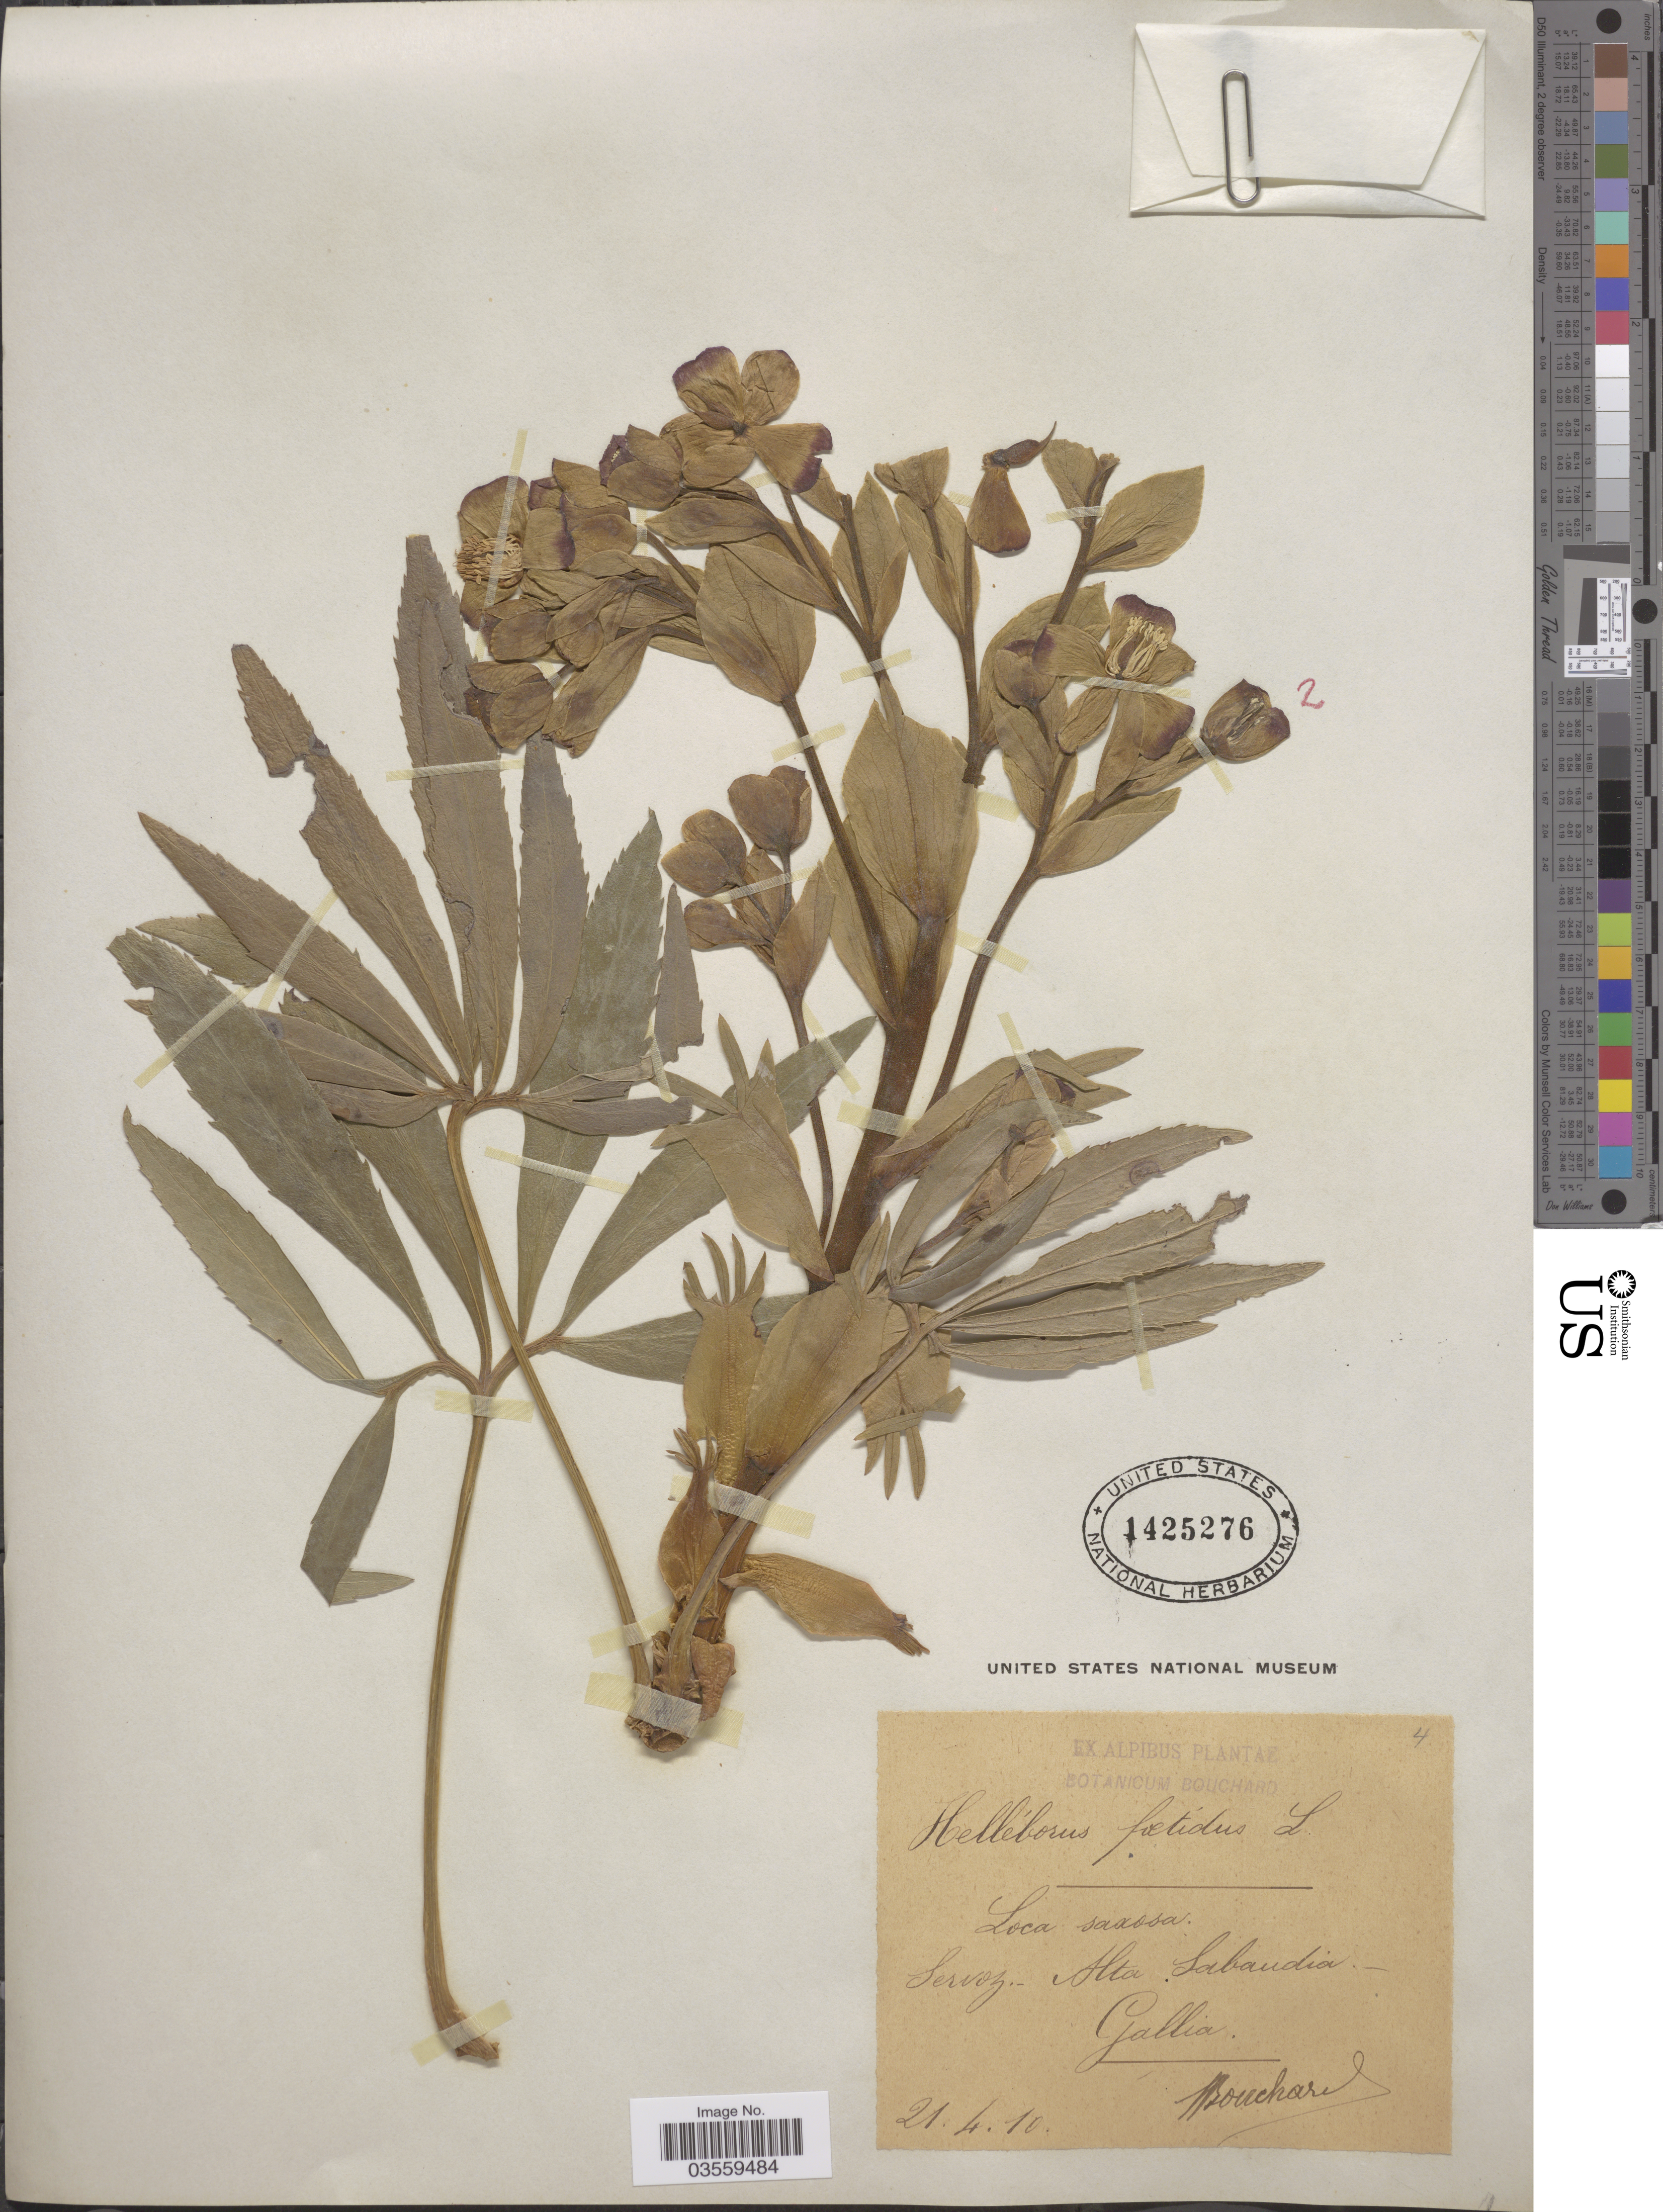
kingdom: Plantae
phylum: Tracheophyta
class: Magnoliopsida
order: Ranunculales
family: Ranunculaceae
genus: Helleborus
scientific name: Helleborus foetidus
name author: L.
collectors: -. Bouchard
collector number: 4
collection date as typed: Transcribed d/m/y: 21/4/10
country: France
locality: Servoz. Alta Sabaudia- Gallia.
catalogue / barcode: US 1425276